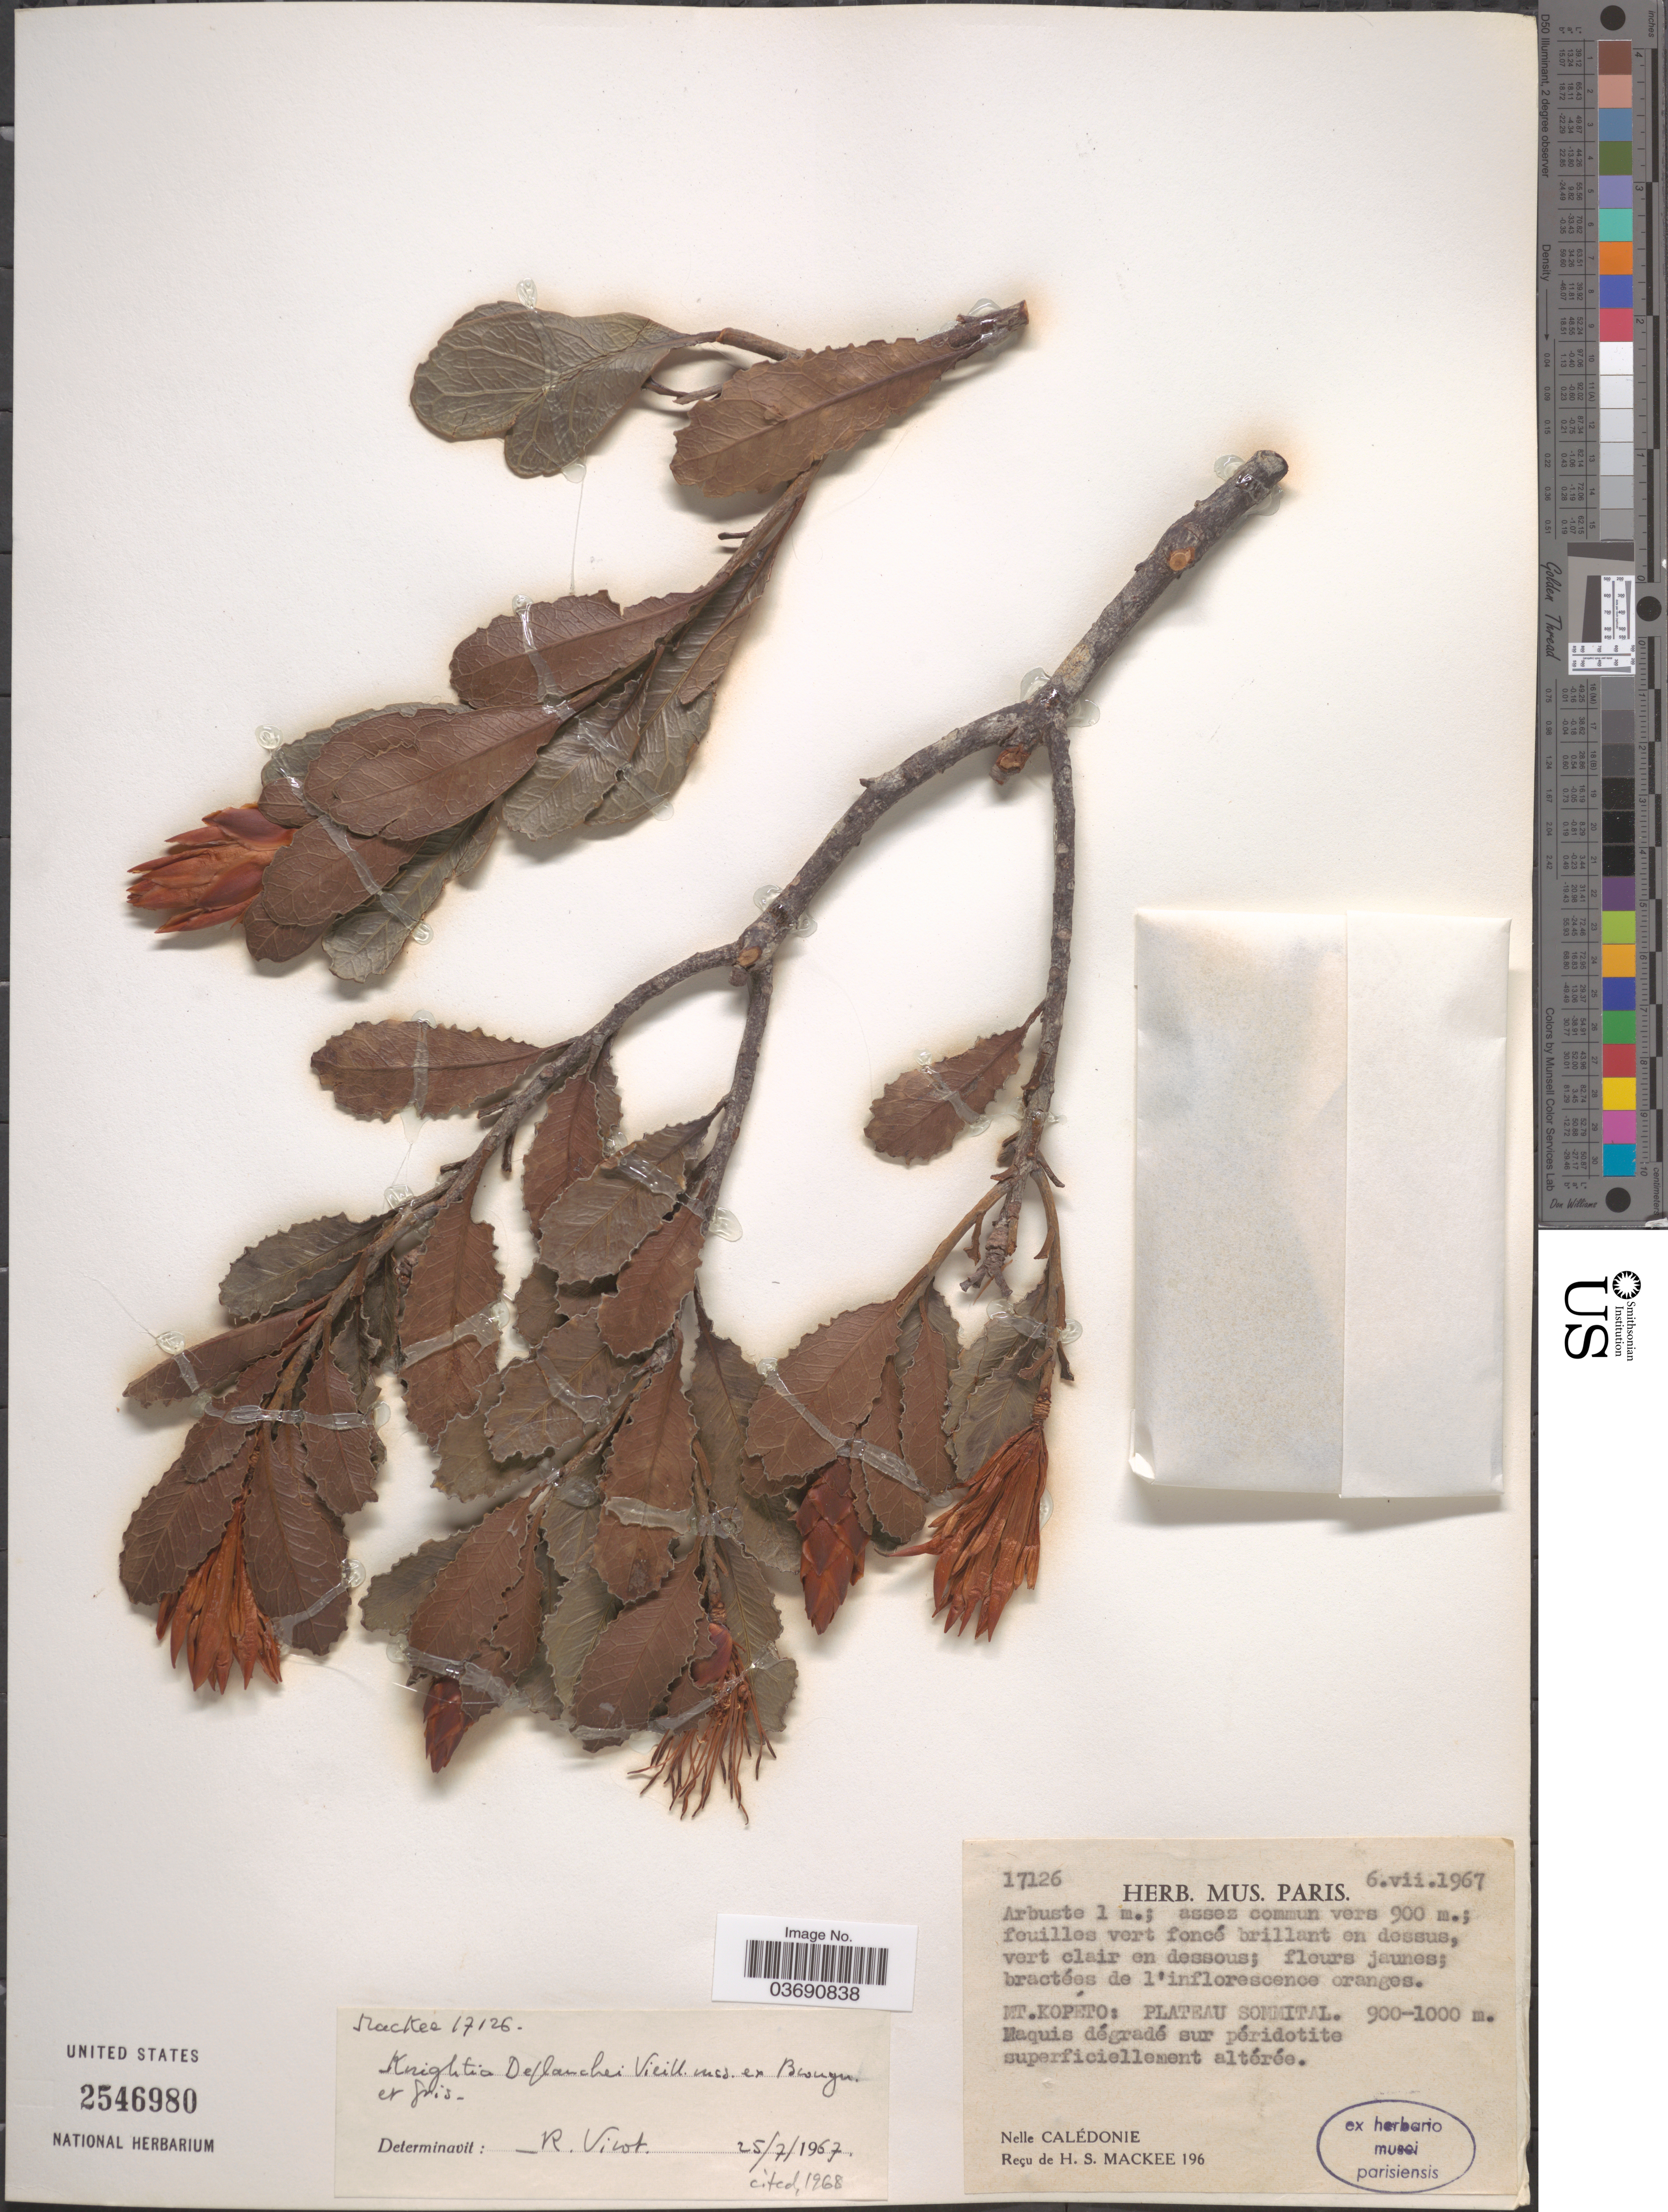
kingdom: Plantae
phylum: Tracheophyta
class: Magnoliopsida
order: Proteales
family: Proteaceae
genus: Knightia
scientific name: Knightia deplanchei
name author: Vieill. ex Brongn. & Gris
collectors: H. Mackee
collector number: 17126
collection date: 1967-07-06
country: New Caledonia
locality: Mt. Kopeto: Plateau Sommital.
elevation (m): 900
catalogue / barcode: US 2546980